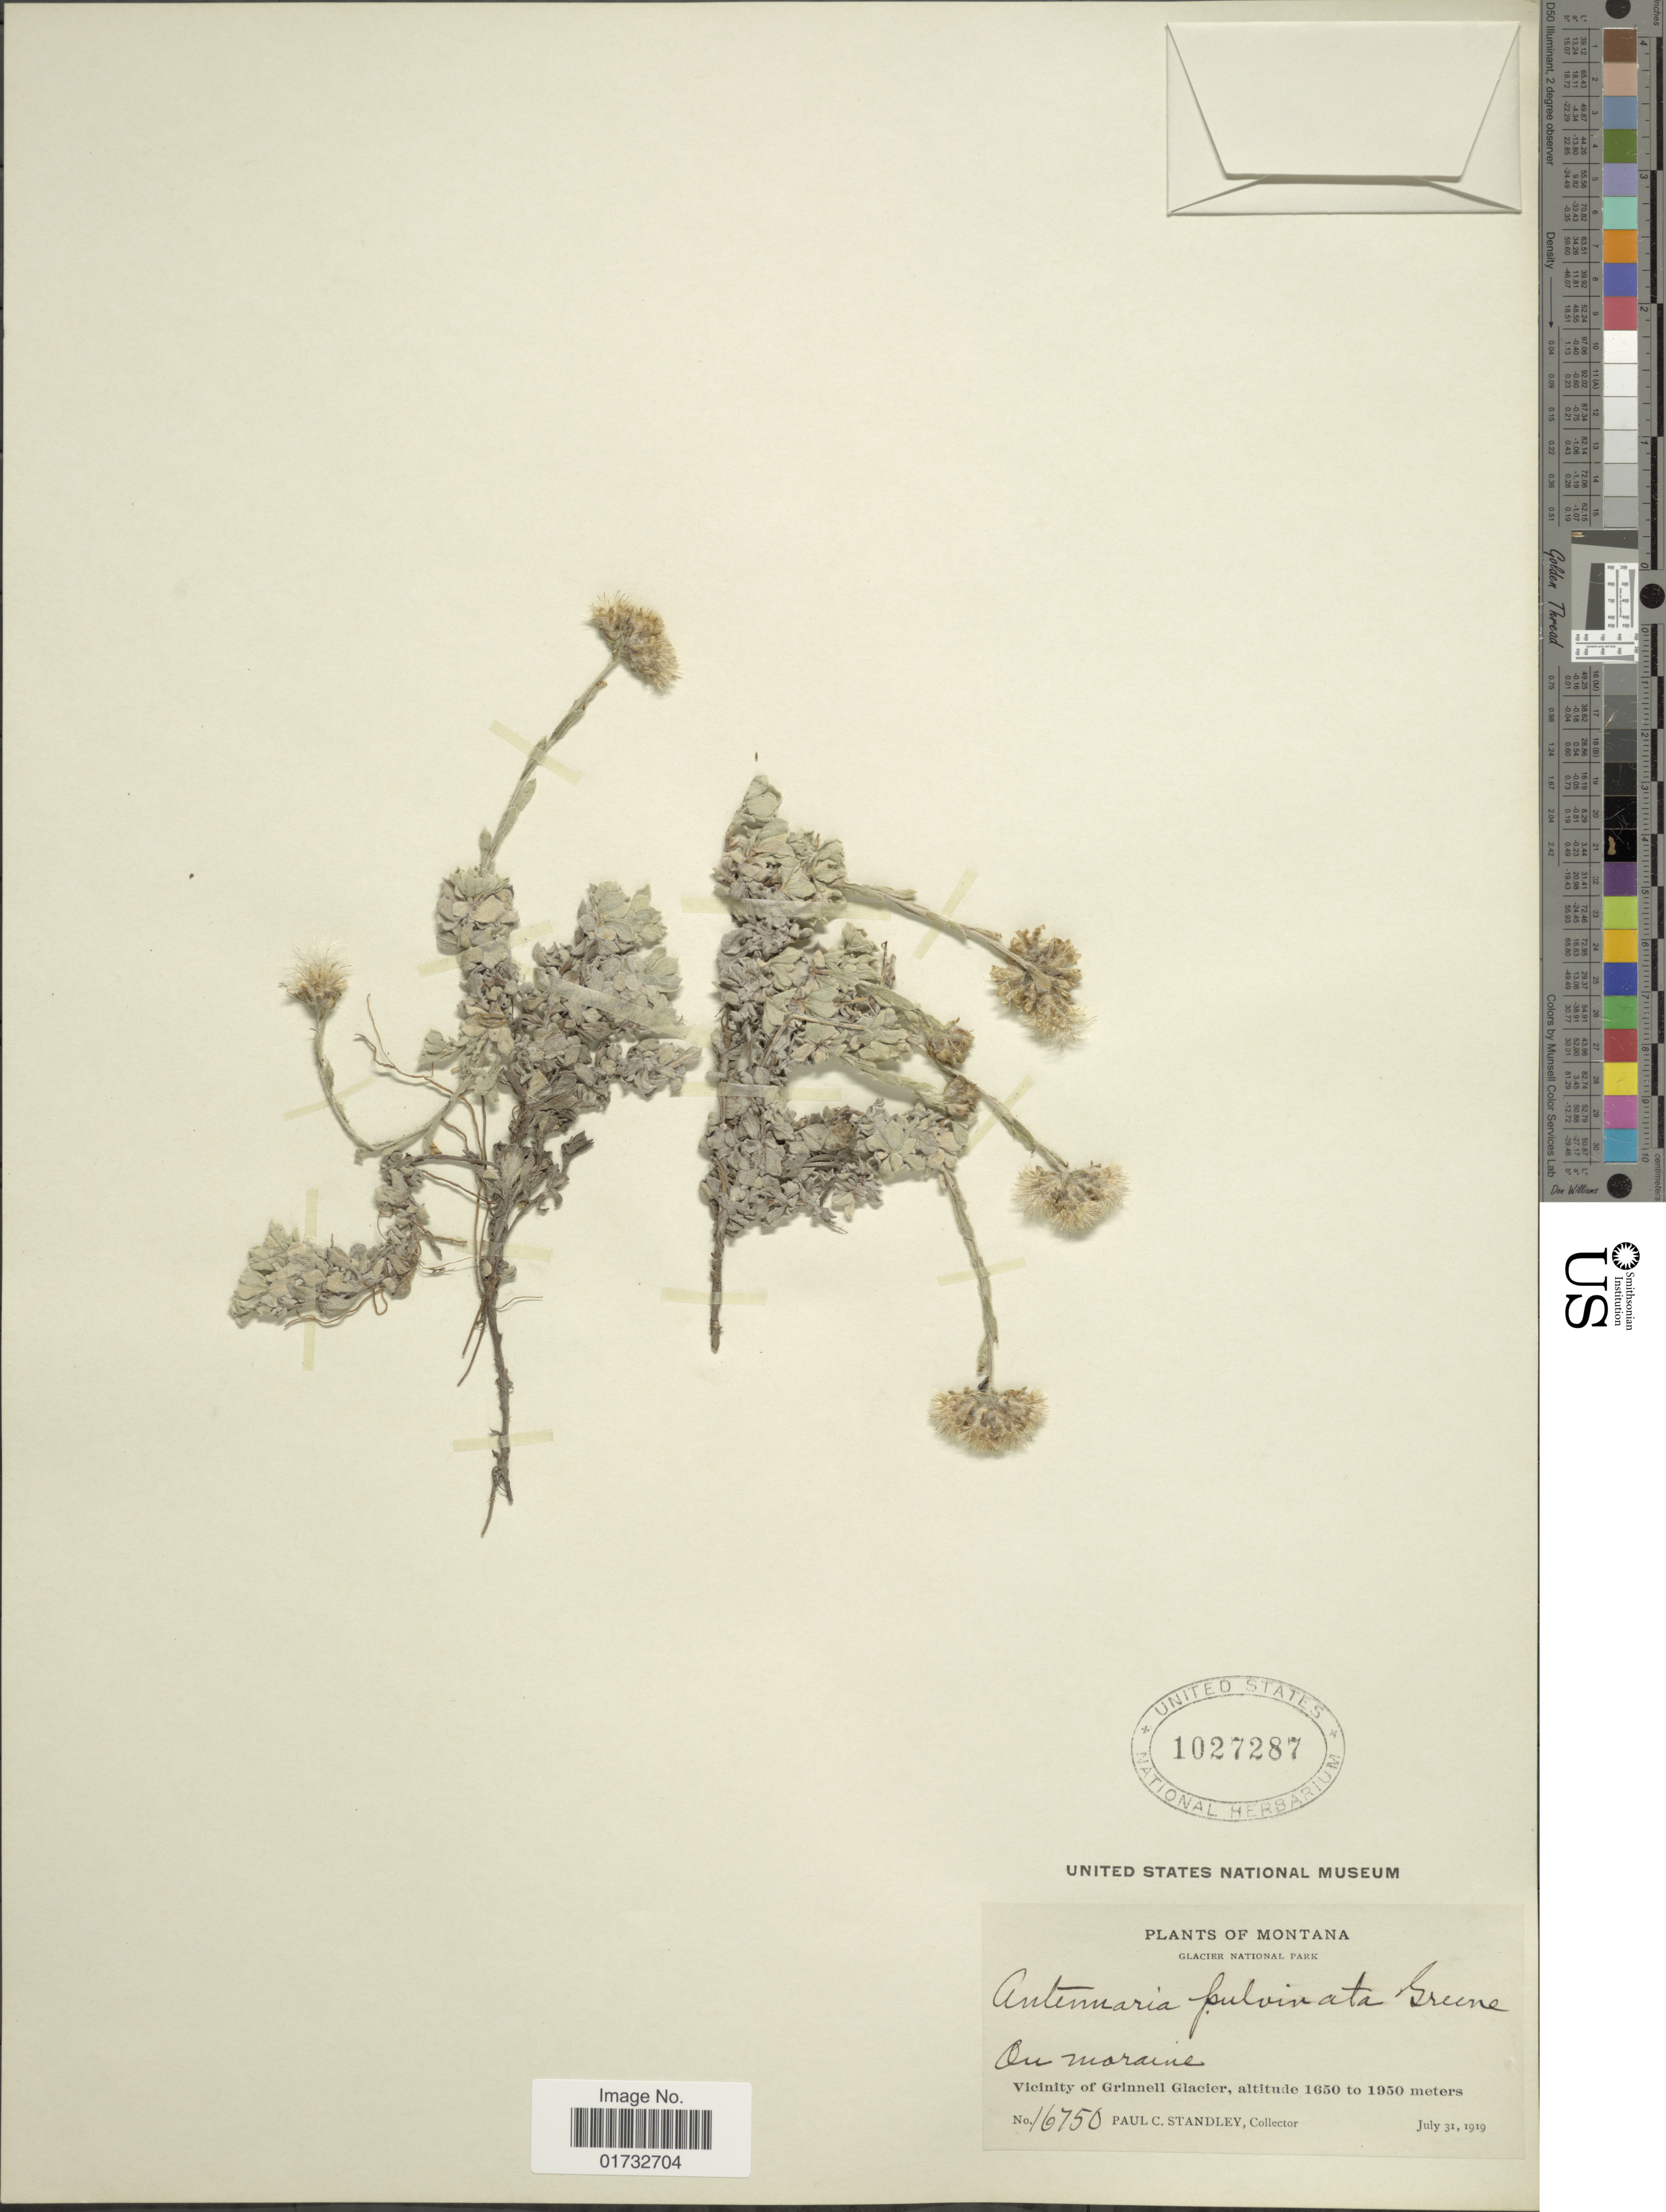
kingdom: Plantae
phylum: Tracheophyta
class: Magnoliopsida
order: Asterales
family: Asteraceae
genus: Antennaria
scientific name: Antennaria pulvinata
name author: Greene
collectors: P. C. Standley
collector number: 16750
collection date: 1919-07-31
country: United States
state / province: Montana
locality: Glacier National Park. Vicinity of Grinnell Glacier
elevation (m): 1650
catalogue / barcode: US 1027287